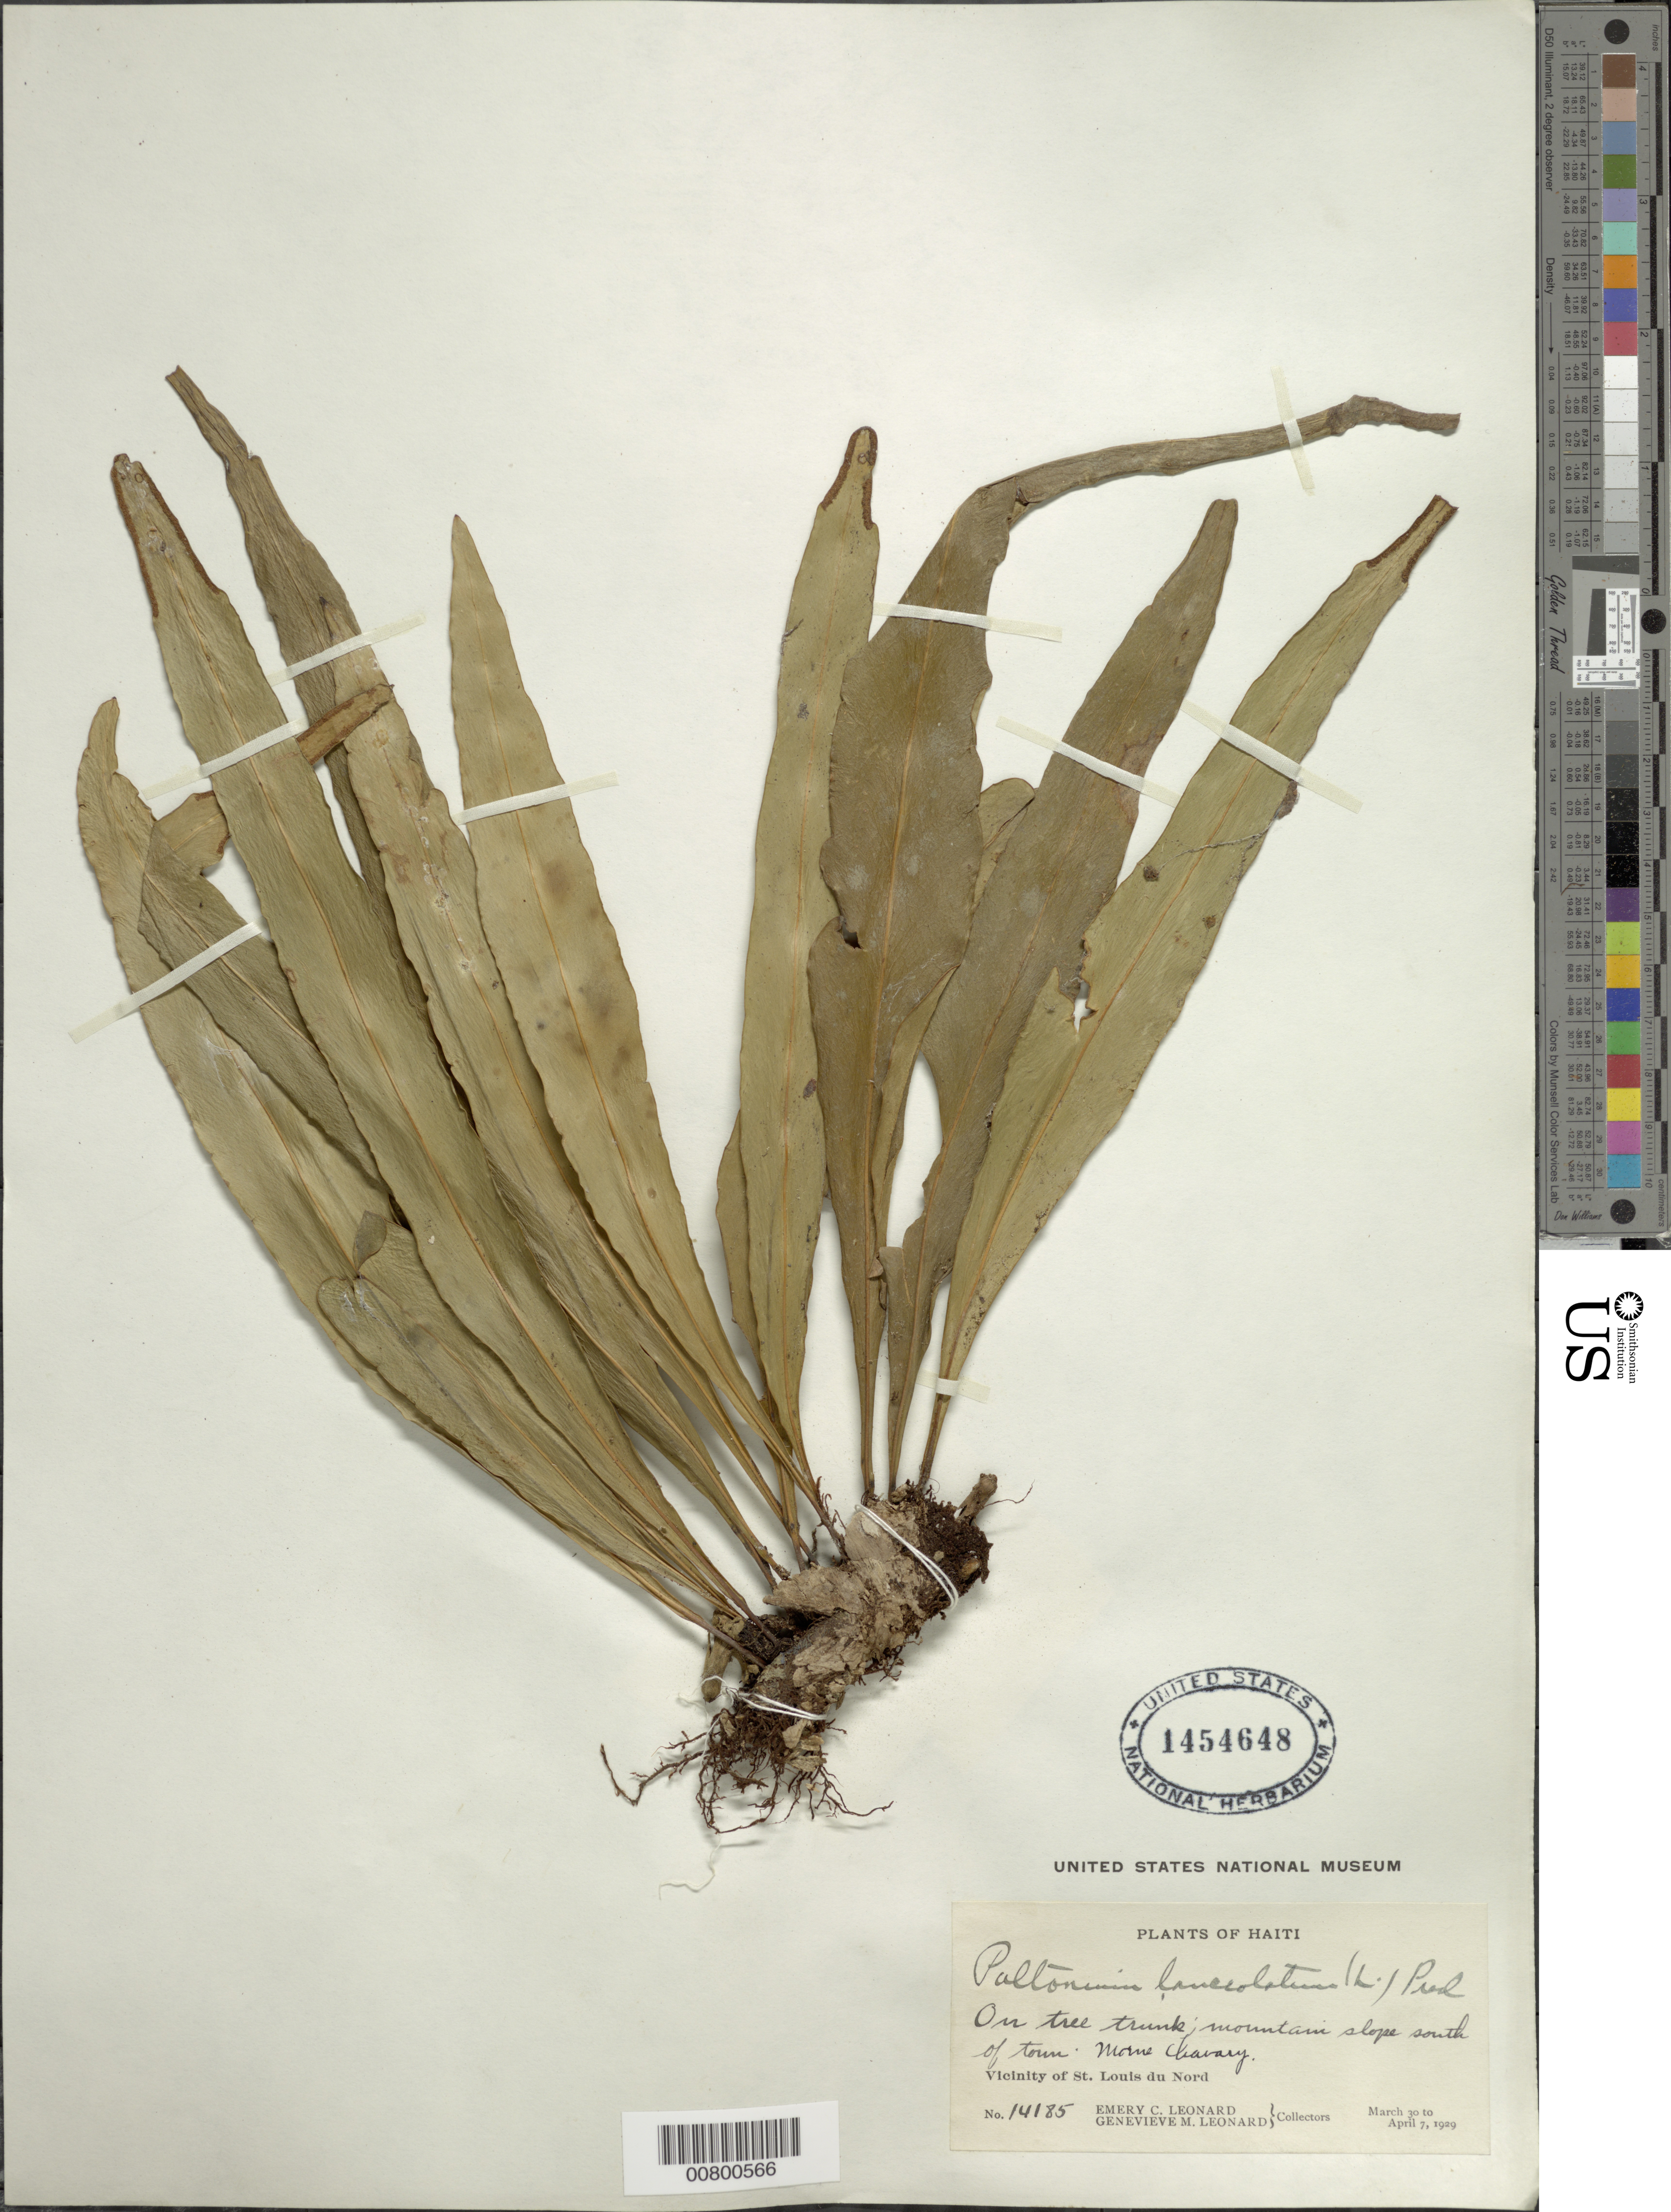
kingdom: Plantae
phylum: Tracheophyta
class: Polypodiopsida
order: Polypodiales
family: Polypodiaceae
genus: Pleopeltis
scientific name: Pleopeltis marginata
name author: A.R. Sm. & Tejero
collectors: E. C. Leonard & G. M. Leonard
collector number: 14185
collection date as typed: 30 Mar 1929 07 Apr 1929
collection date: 1929-03-30/1929-04-07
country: Haiti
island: Hispaniola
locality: St Louis vicinity, Morne Chavary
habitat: Mountain slopes, on tree trunk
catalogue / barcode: US 1454648